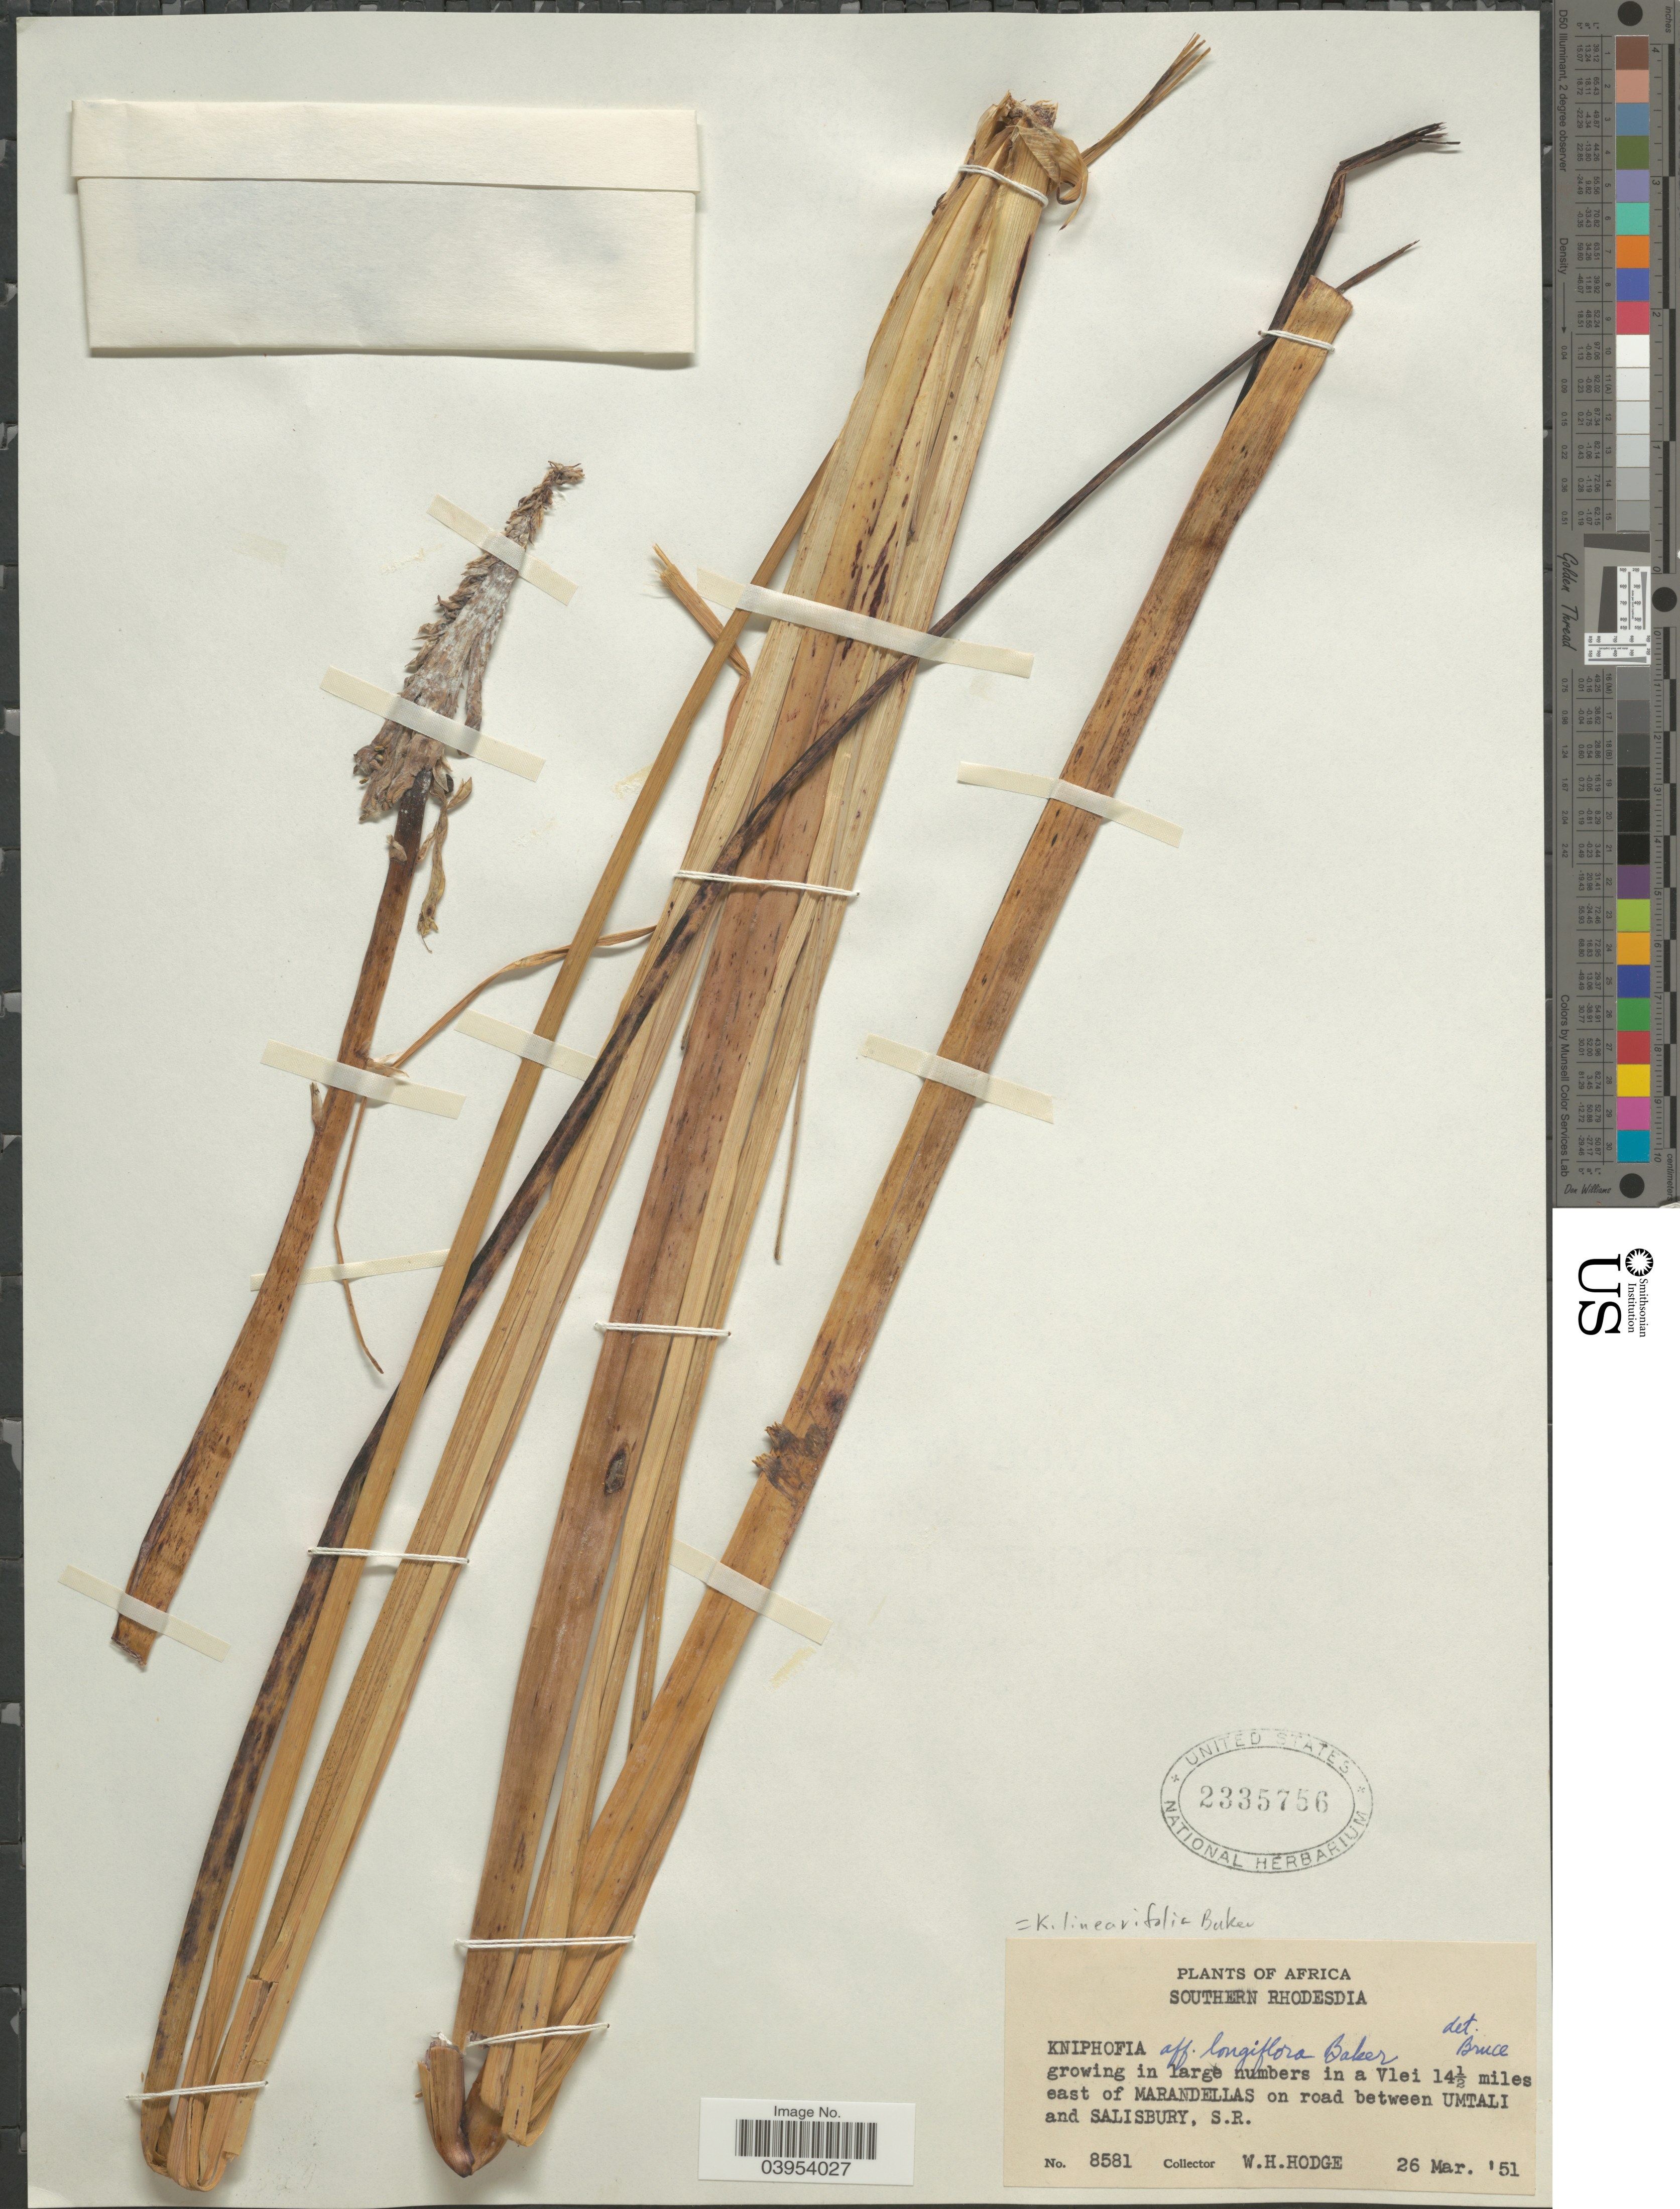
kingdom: Plantae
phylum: Tracheophyta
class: Liliopsida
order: Asparagales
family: Asphodelaceae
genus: Kniphofia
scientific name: Kniphofia linearifolia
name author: Baker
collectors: W. Hodge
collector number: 8581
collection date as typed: Transcribed d/m/y: 26/3/51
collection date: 1951-03-26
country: Zimbabwe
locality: Southern Rhodesdia. In a Vlei 14½ miles east of Marandellas on road between Umtali and Salisbury, S.R.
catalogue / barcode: US 2335756